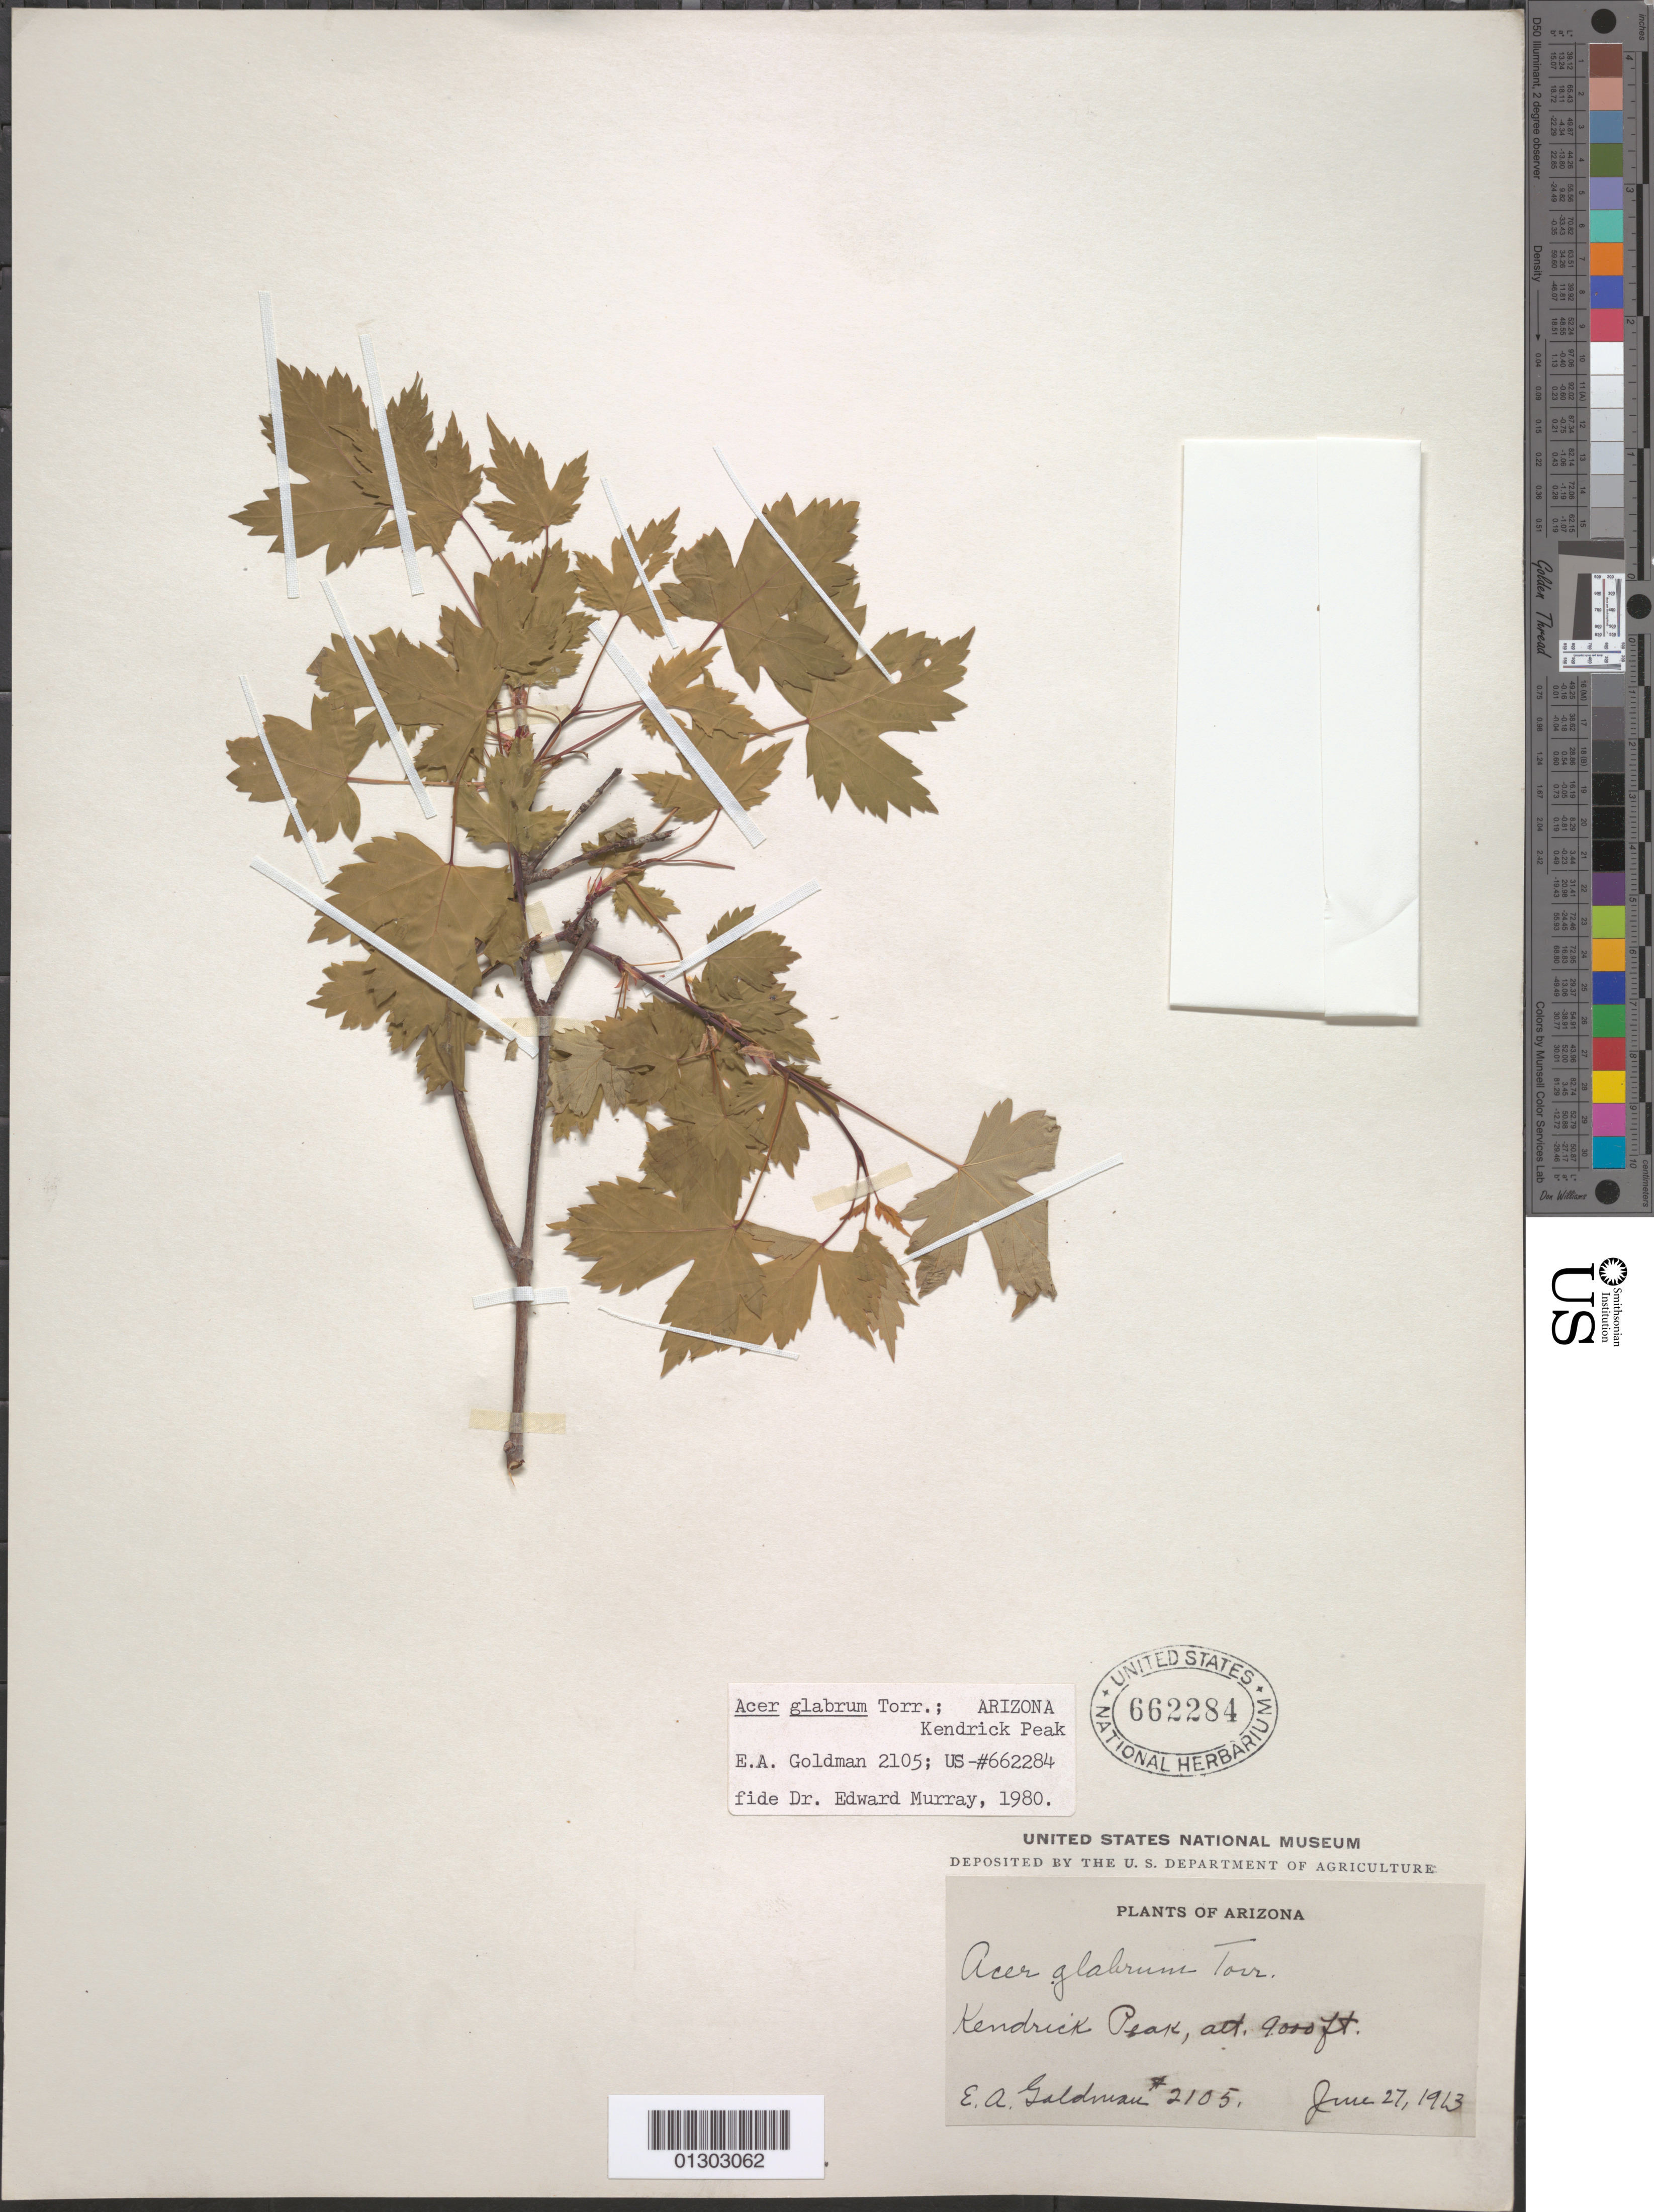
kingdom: Plantae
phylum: Tracheophyta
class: Magnoliopsida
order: Sapindales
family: Sapindaceae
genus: Acer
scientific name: Acer glabrum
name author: Torr.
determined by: Murray, Edward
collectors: E. A. Goldman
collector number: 2105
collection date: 1913-06-27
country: United States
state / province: Arizona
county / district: Coconino County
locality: Kendrick Peak.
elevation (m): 2743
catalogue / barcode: US 662284